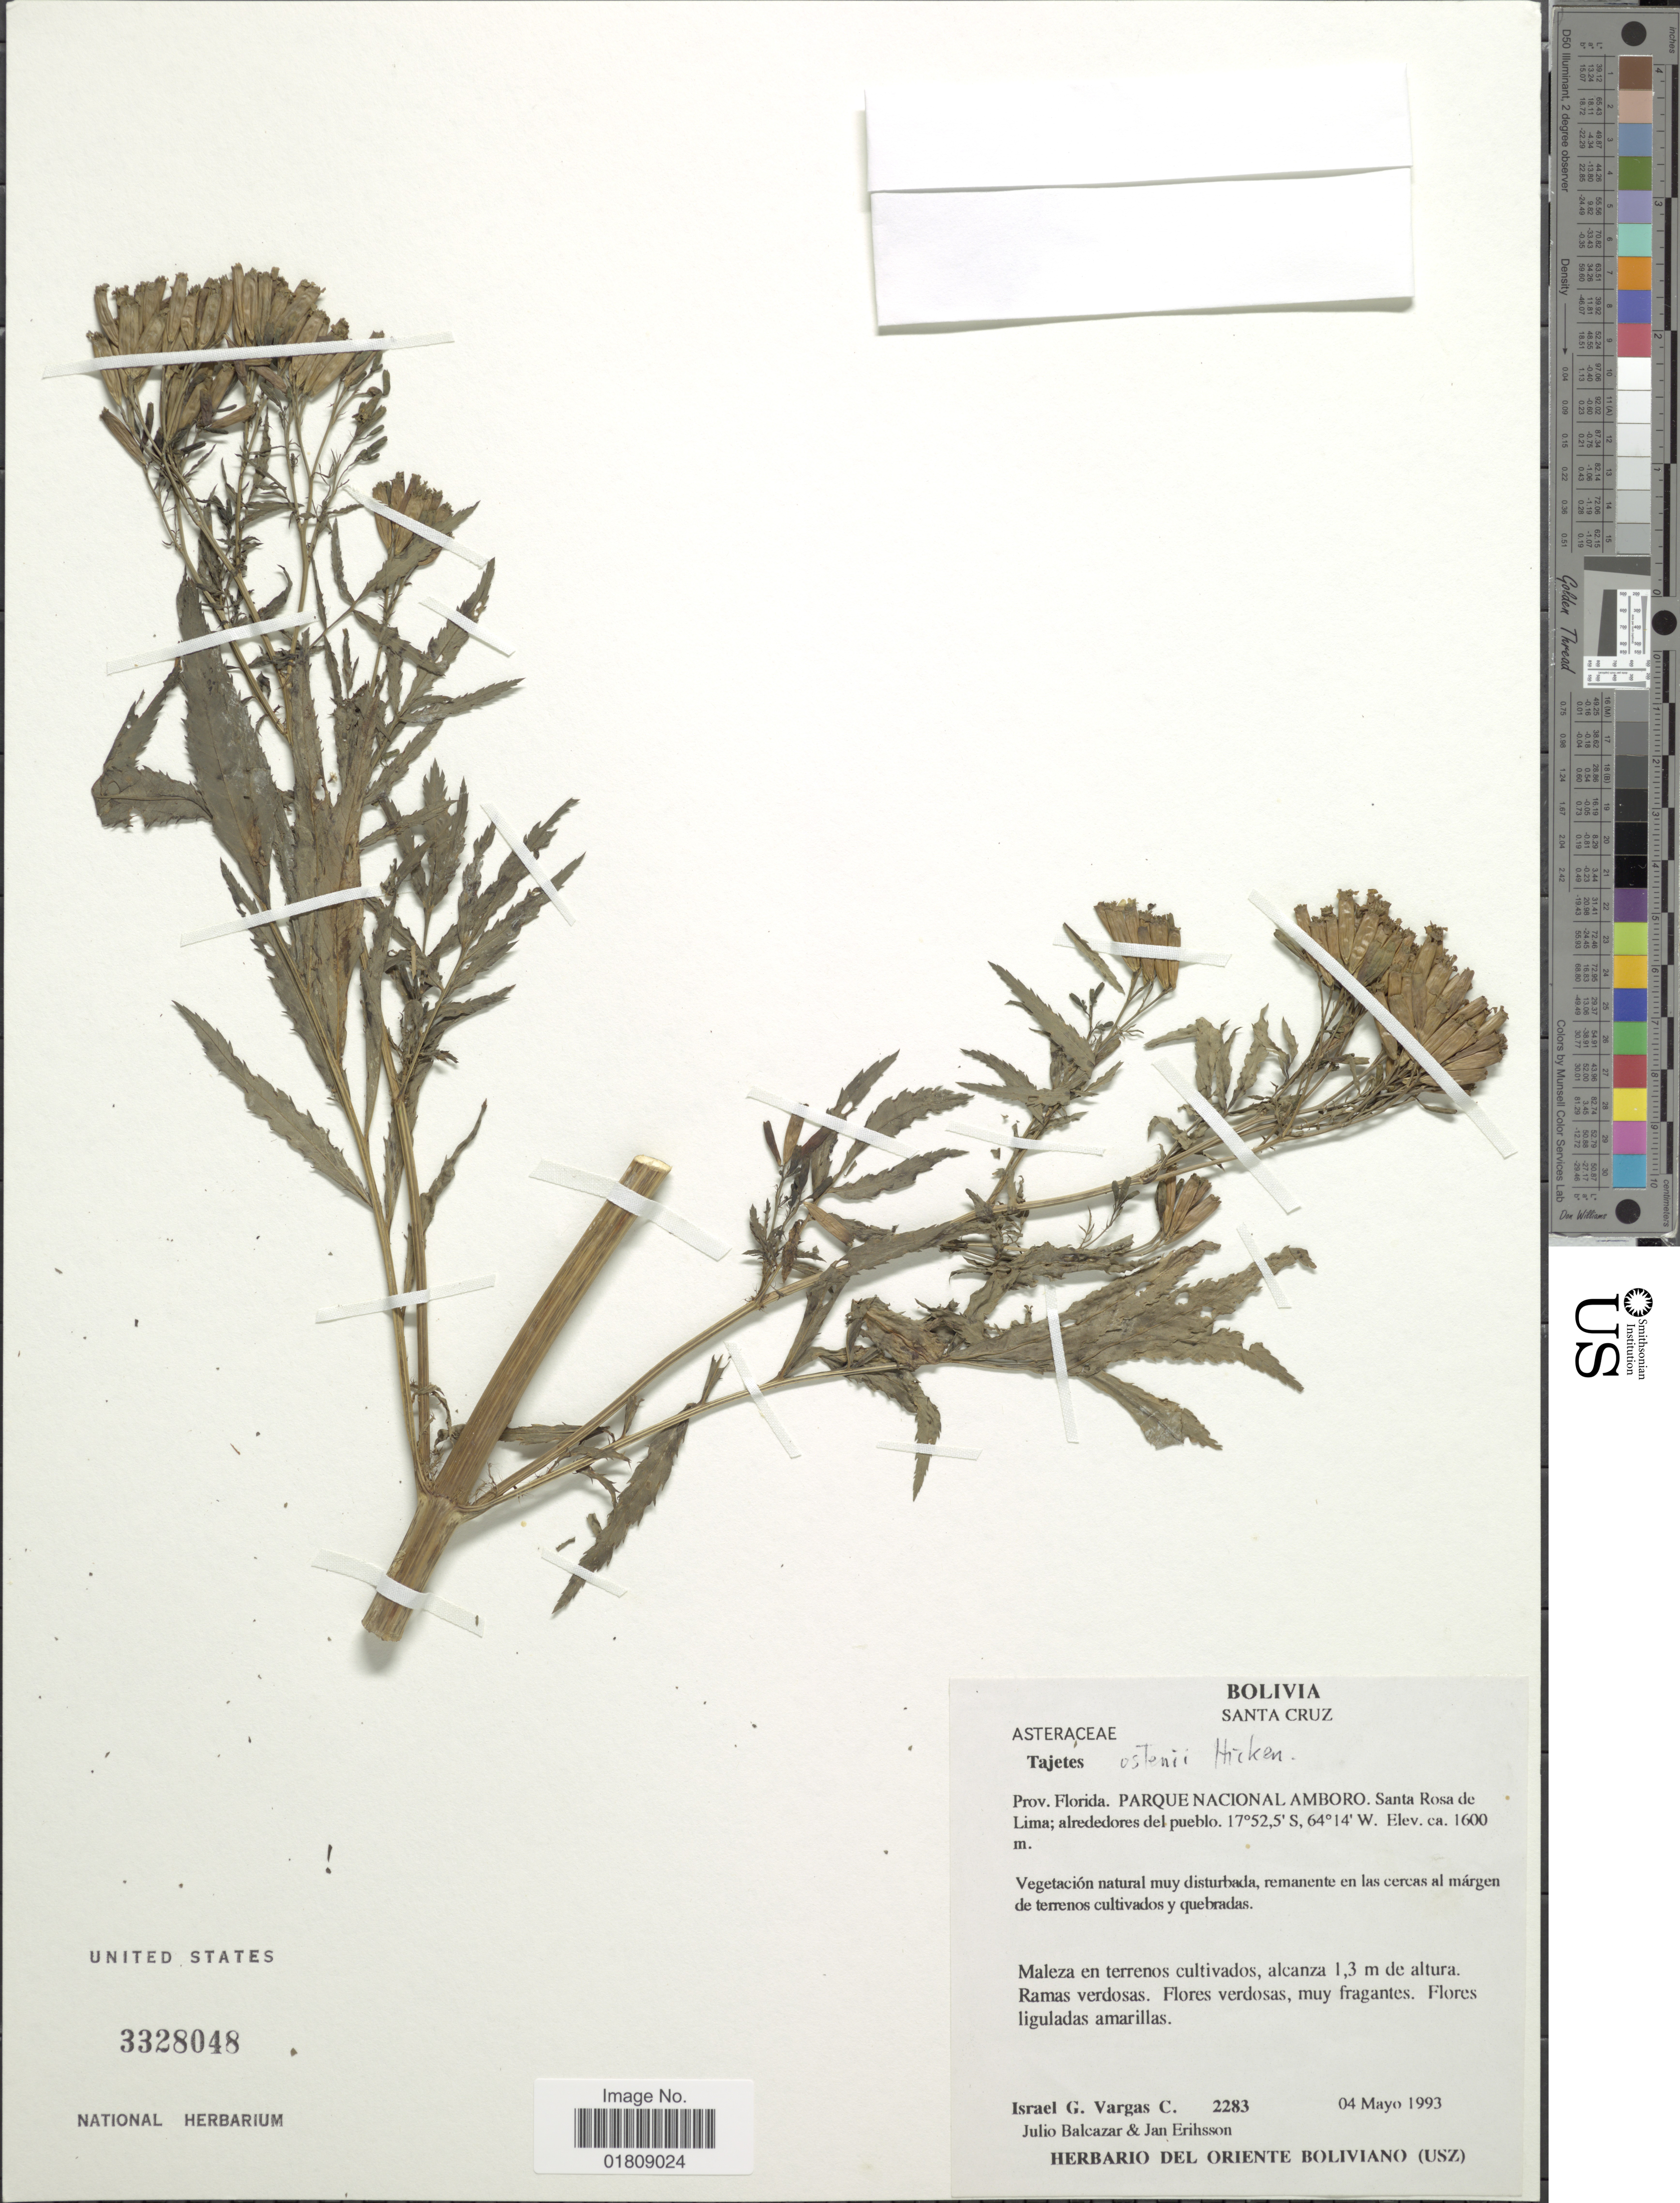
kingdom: Plantae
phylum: Tracheophyta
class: Magnoliopsida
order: Asterales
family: Asteraceae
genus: Tagetes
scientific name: Tagetes peruviana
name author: Soule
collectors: I. G. Vargas C., J. Balcazar & J. Erihsson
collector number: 2283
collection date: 1993-05-04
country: Bolivia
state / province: Santa Cruz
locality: Prov. Florida, Parque Nacional Amboro, Santa Rosa de Lima, alrededores de pueblo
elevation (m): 1600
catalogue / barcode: US 3328048